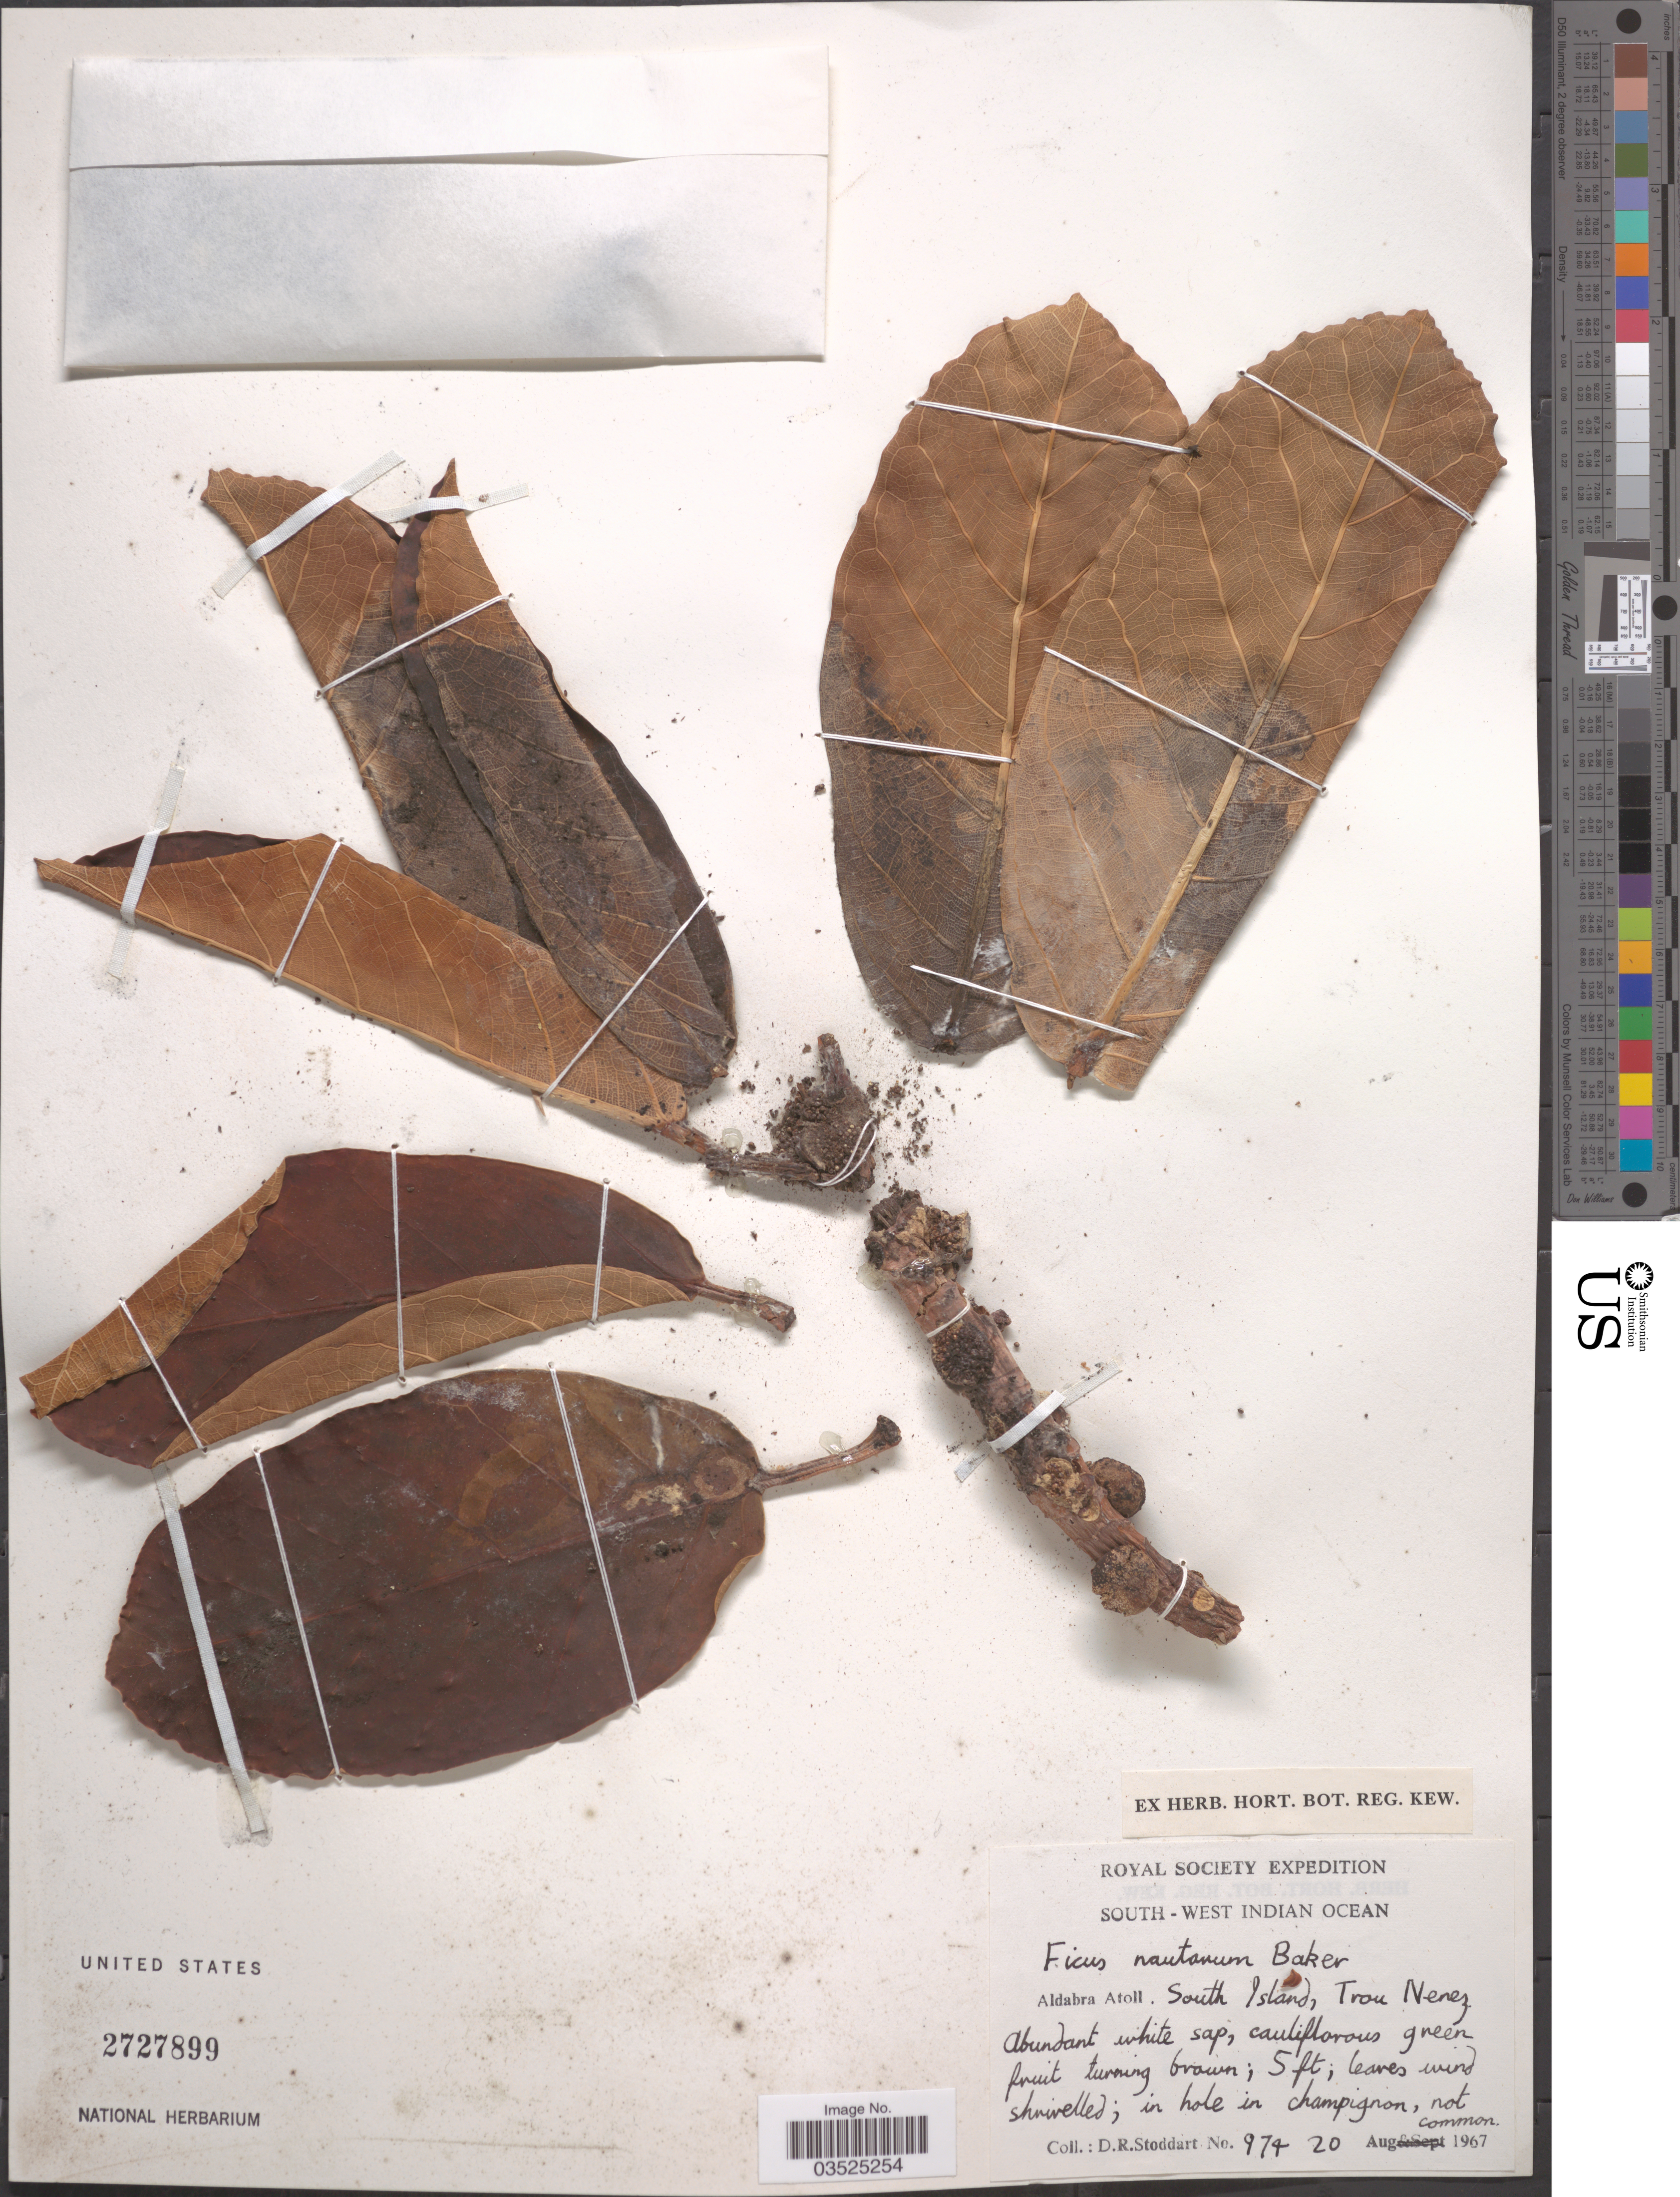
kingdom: Plantae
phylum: Tracheophyta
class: Magnoliopsida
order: Rosales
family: Moraceae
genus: Ficus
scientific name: Ficus nautarum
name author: Baker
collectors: D. R. Stoddart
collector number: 974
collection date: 1967-08-20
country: Seychelles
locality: South-West Indian Ocean. Aldabra Atoll. South Island, Trou Nenez.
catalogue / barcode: US 2727899